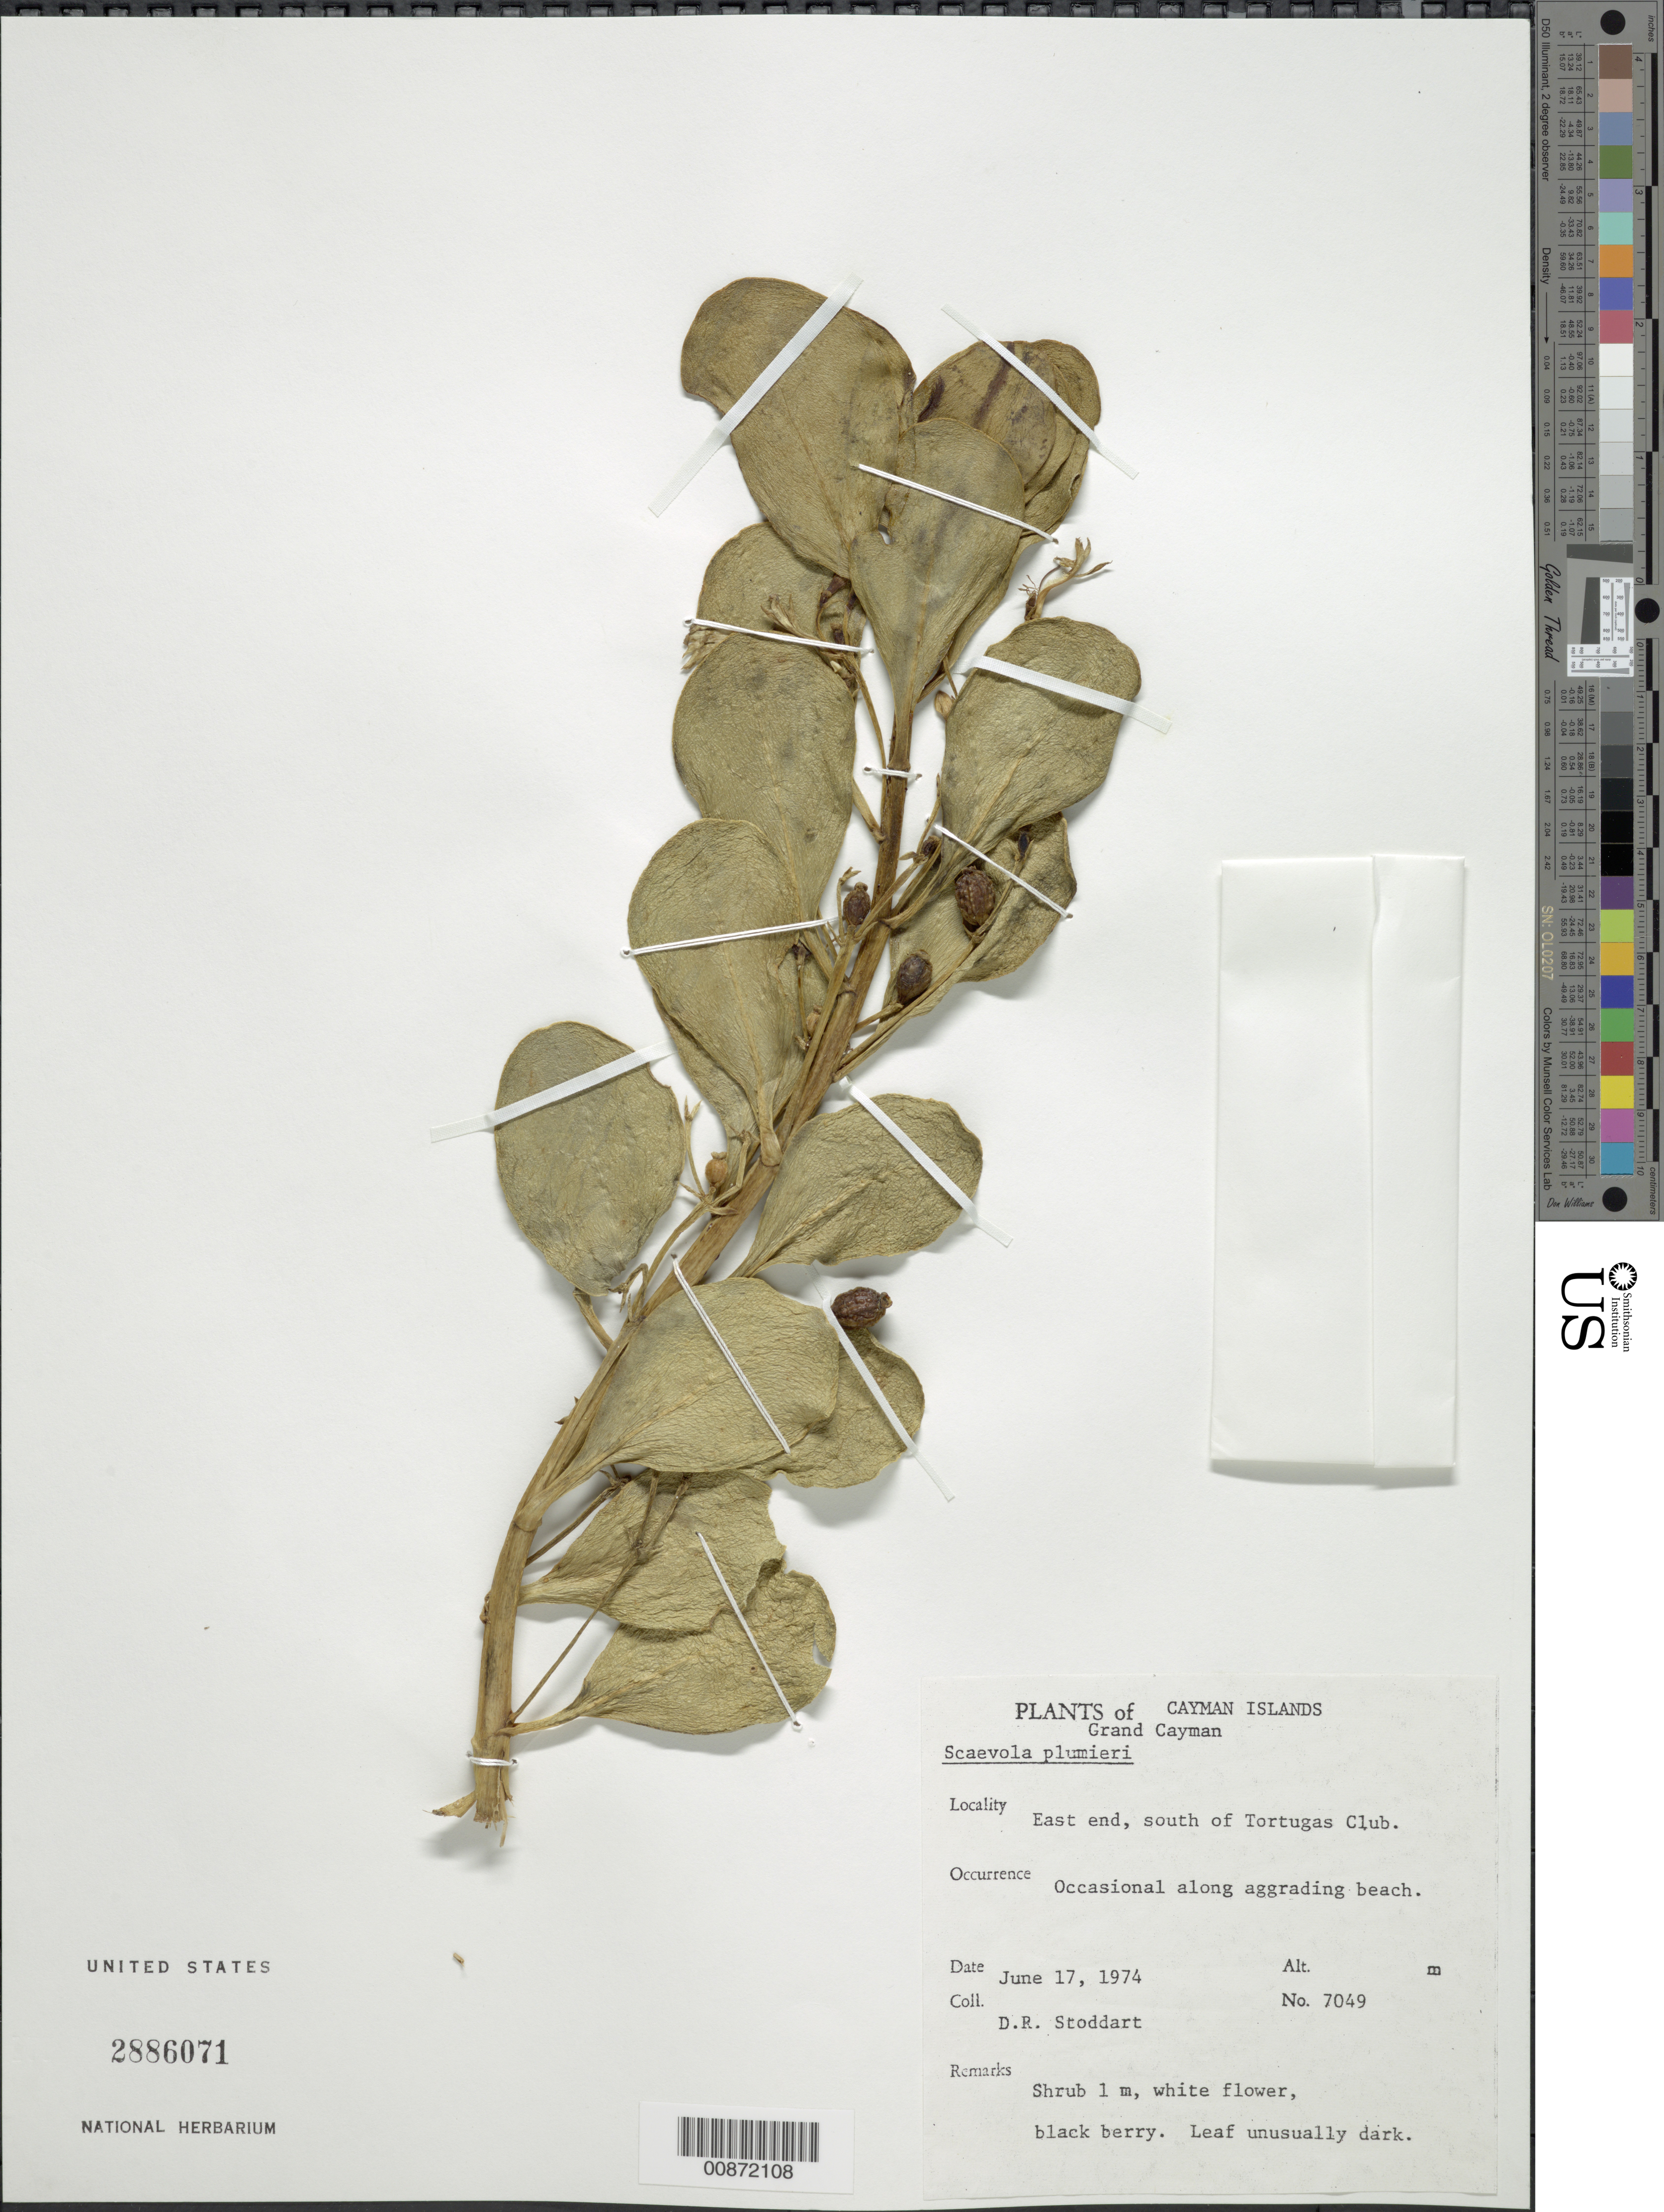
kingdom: Plantae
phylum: Tracheophyta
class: Magnoliopsida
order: Asterales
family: Goodeniaceae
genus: Scaevola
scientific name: Scaevola plumieri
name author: (L.) Vahl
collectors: D. R. Stoddart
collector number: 7049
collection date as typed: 17 Jun 1974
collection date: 1974-06-17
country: Cayman Islands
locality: Grand Cayman: East end, south of Tortugas Club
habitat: Along aggrading beach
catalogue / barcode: US 2886071